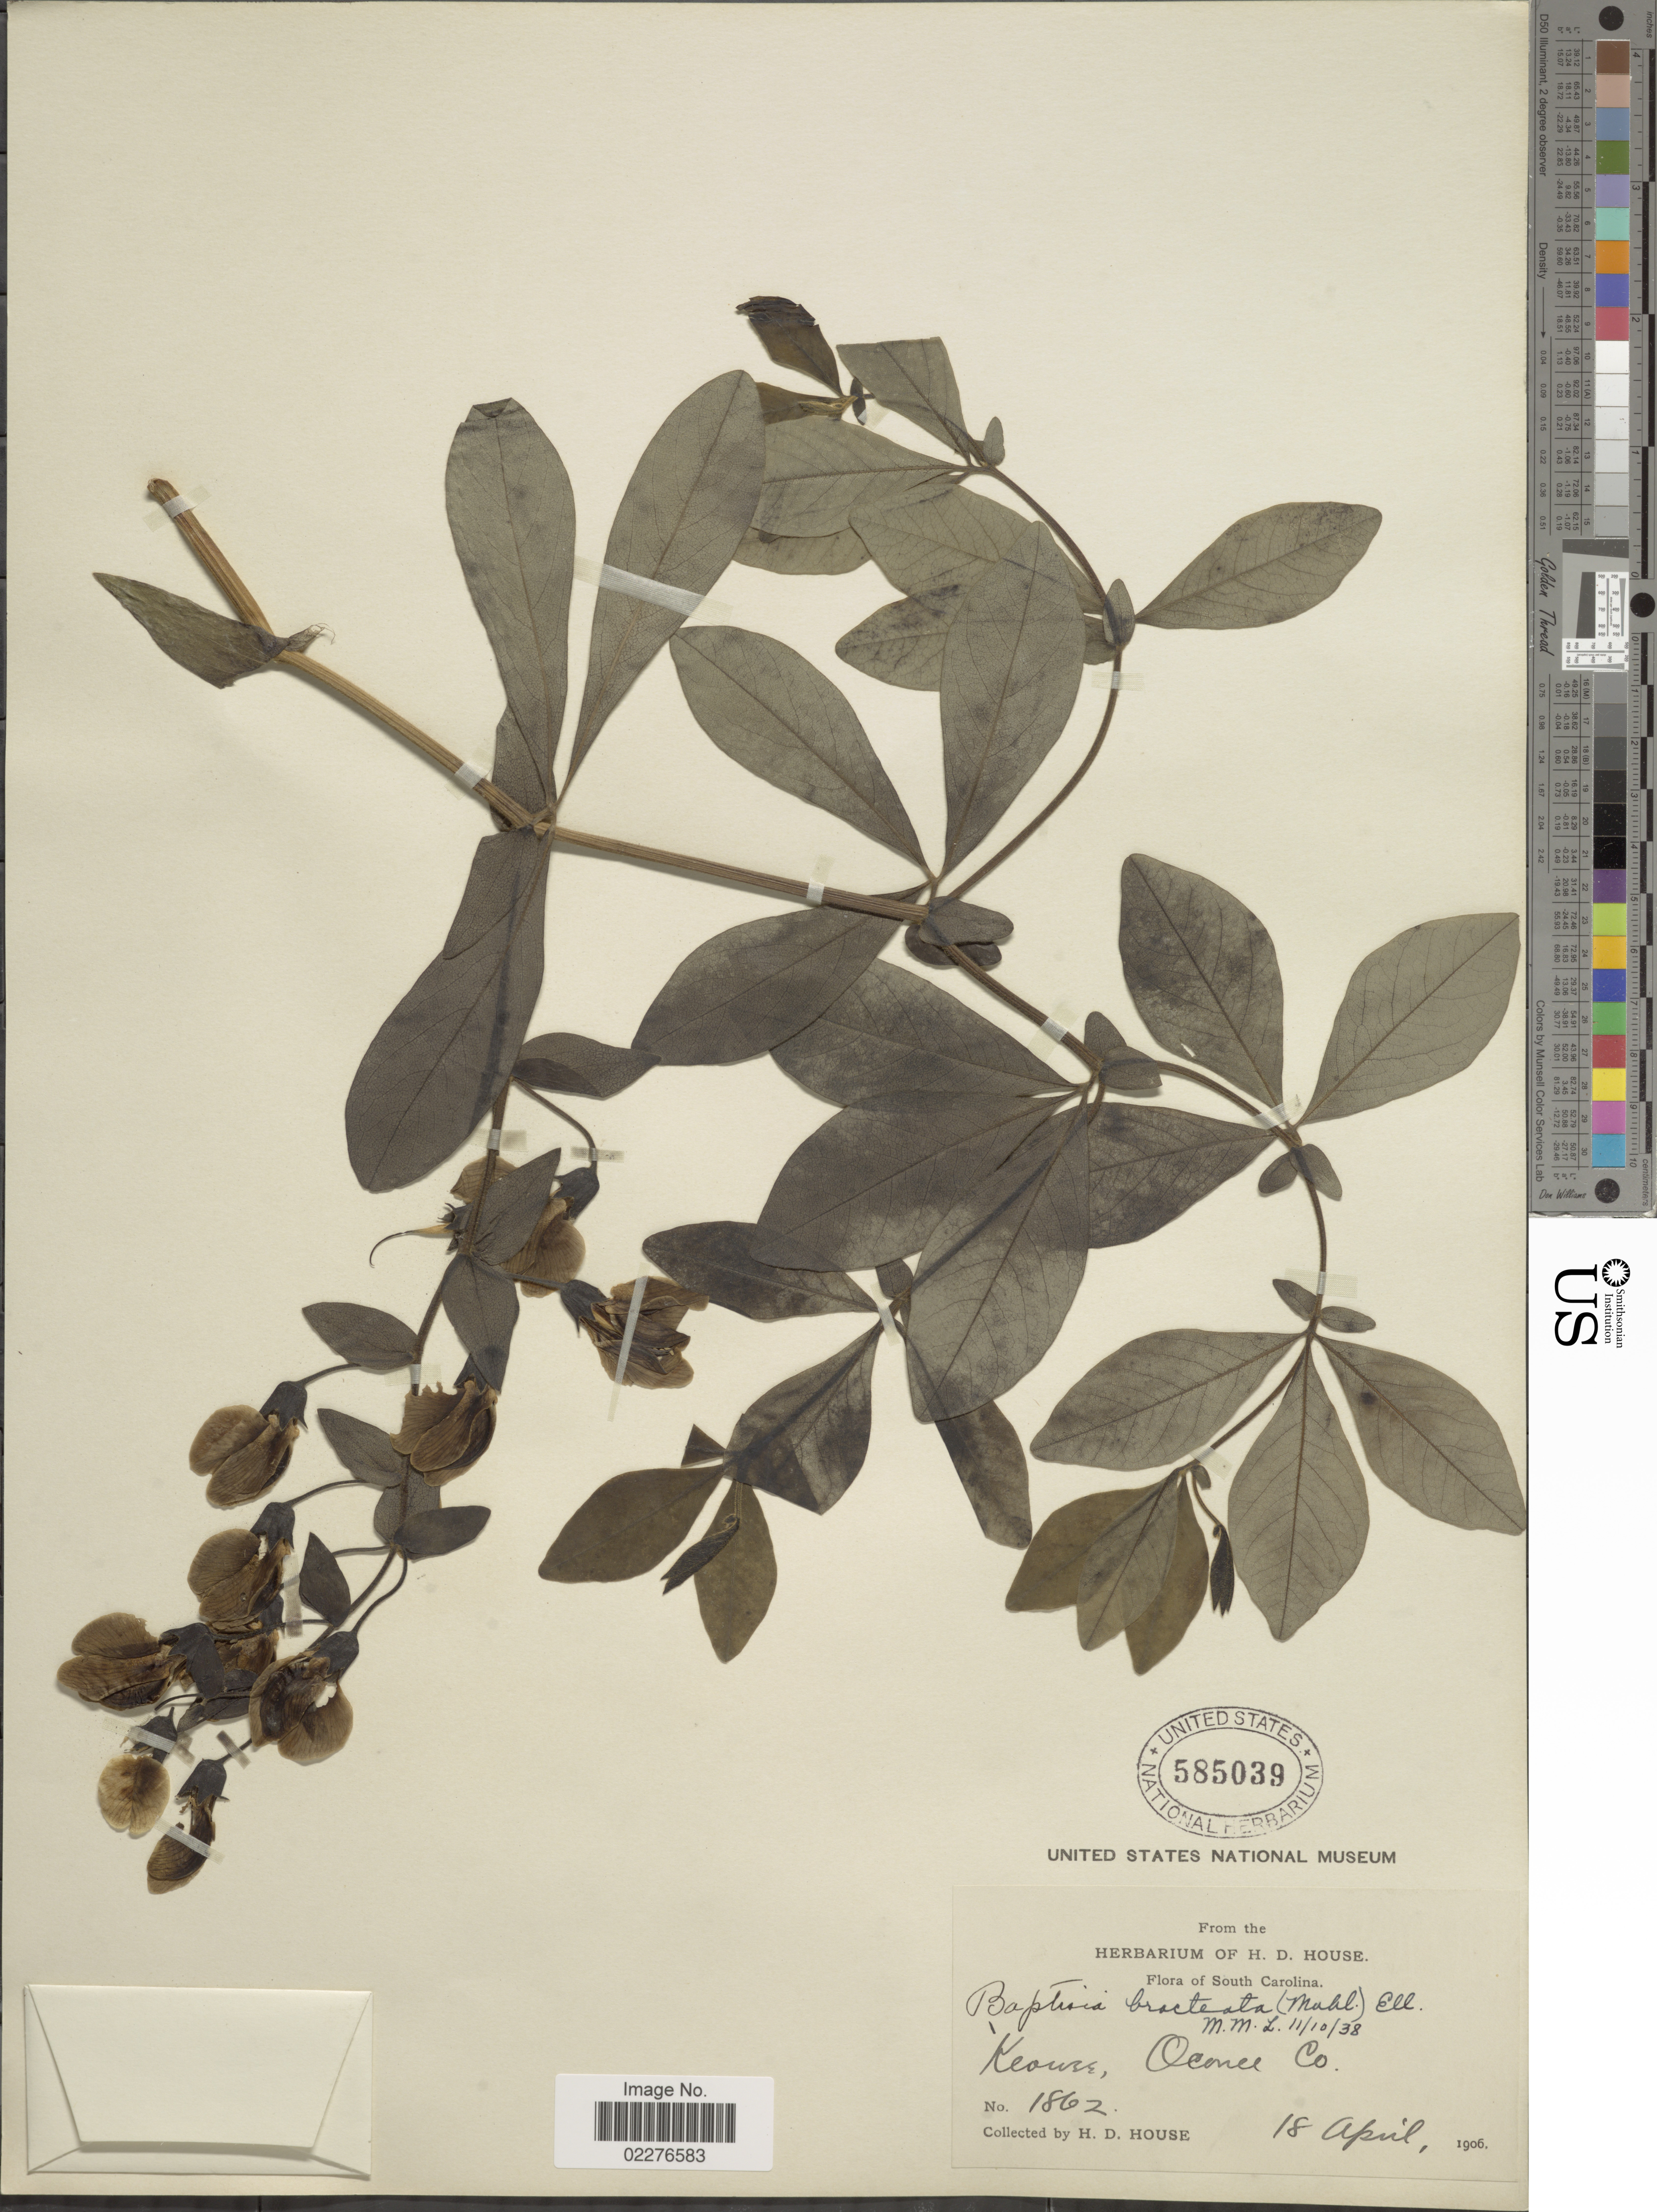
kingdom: Plantae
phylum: Tracheophyta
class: Magnoliopsida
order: Fabales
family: Fabaceae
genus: Baptisia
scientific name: Baptisia bracteata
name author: Muhl. ex Elliot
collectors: H. D. House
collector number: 1862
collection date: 1906-04-18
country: United States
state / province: South Carolina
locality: Keoure, Oconee Co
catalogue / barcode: US 585039